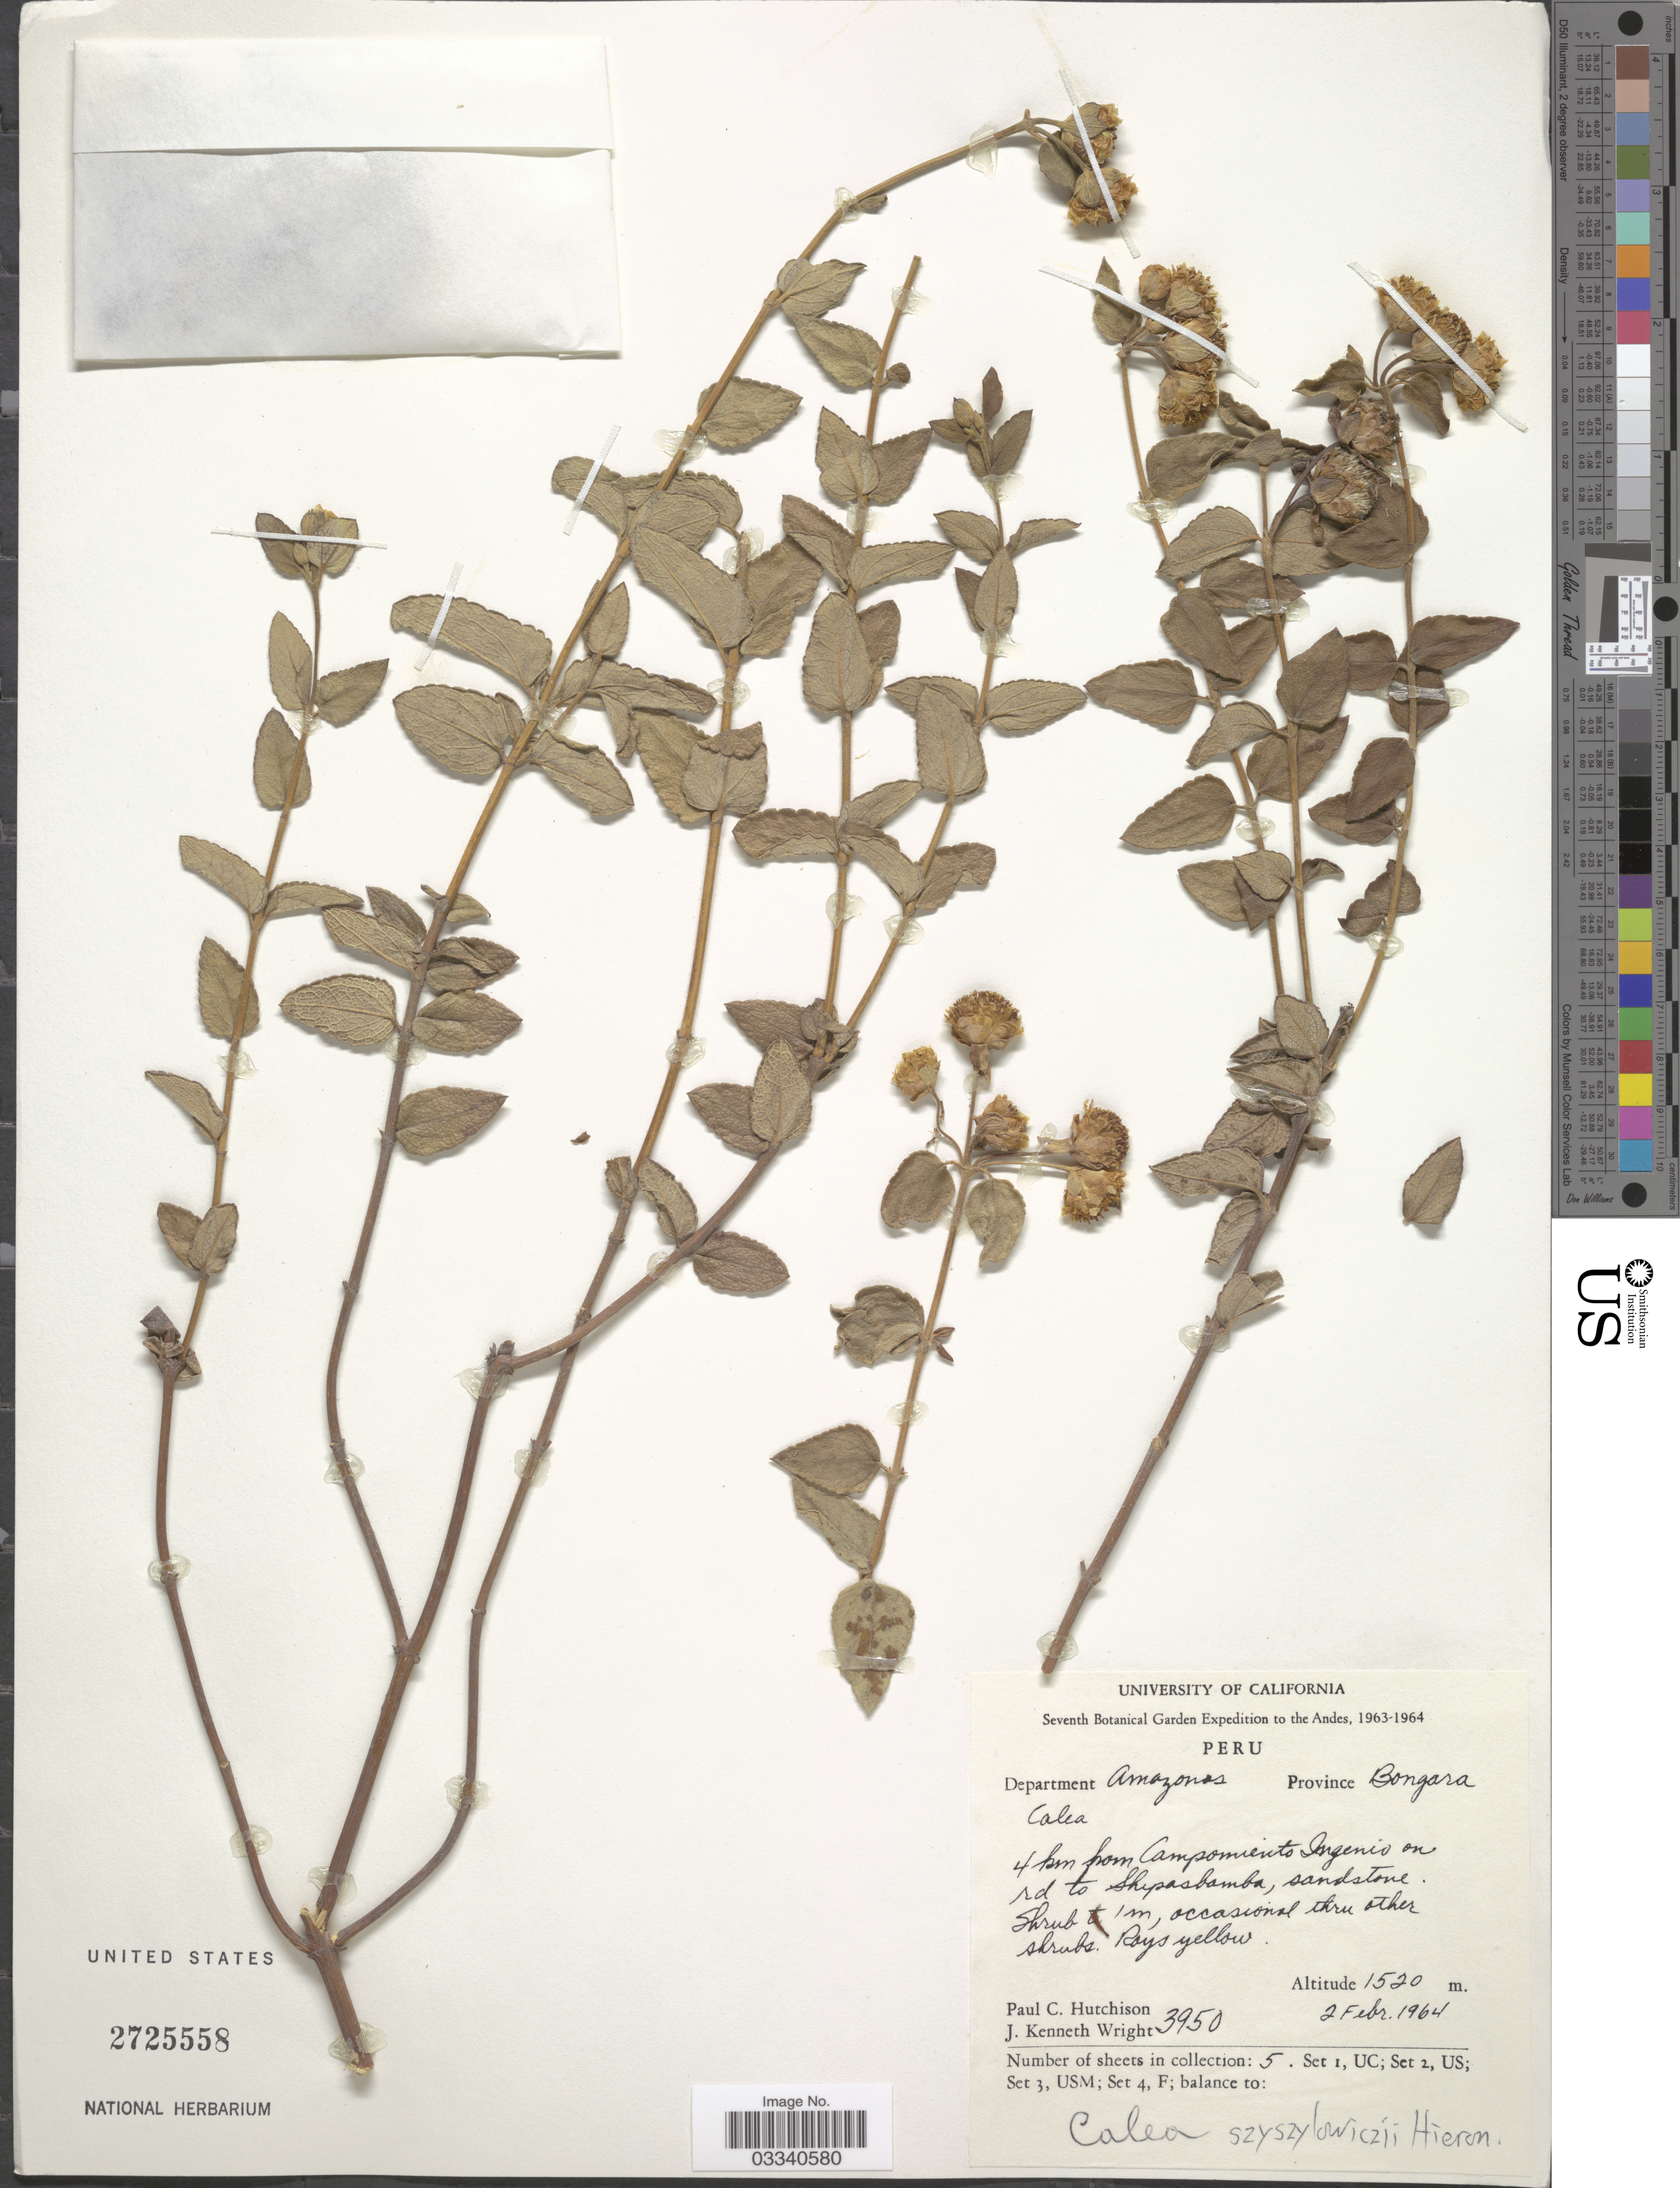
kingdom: Plantae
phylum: Tracheophyta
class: Magnoliopsida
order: Asterales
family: Asteraceae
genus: Calea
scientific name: Calea szyszylowizii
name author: Hieron.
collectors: P. C. Hutchison & J. K. Wright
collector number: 3950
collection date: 1964-02-02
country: Peru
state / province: Amazonas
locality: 4 km. from Campomiento Ingenio on rd. to Shipasbamba, Province Bongara, Department Amazonas, Andes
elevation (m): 1520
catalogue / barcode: US 2725558